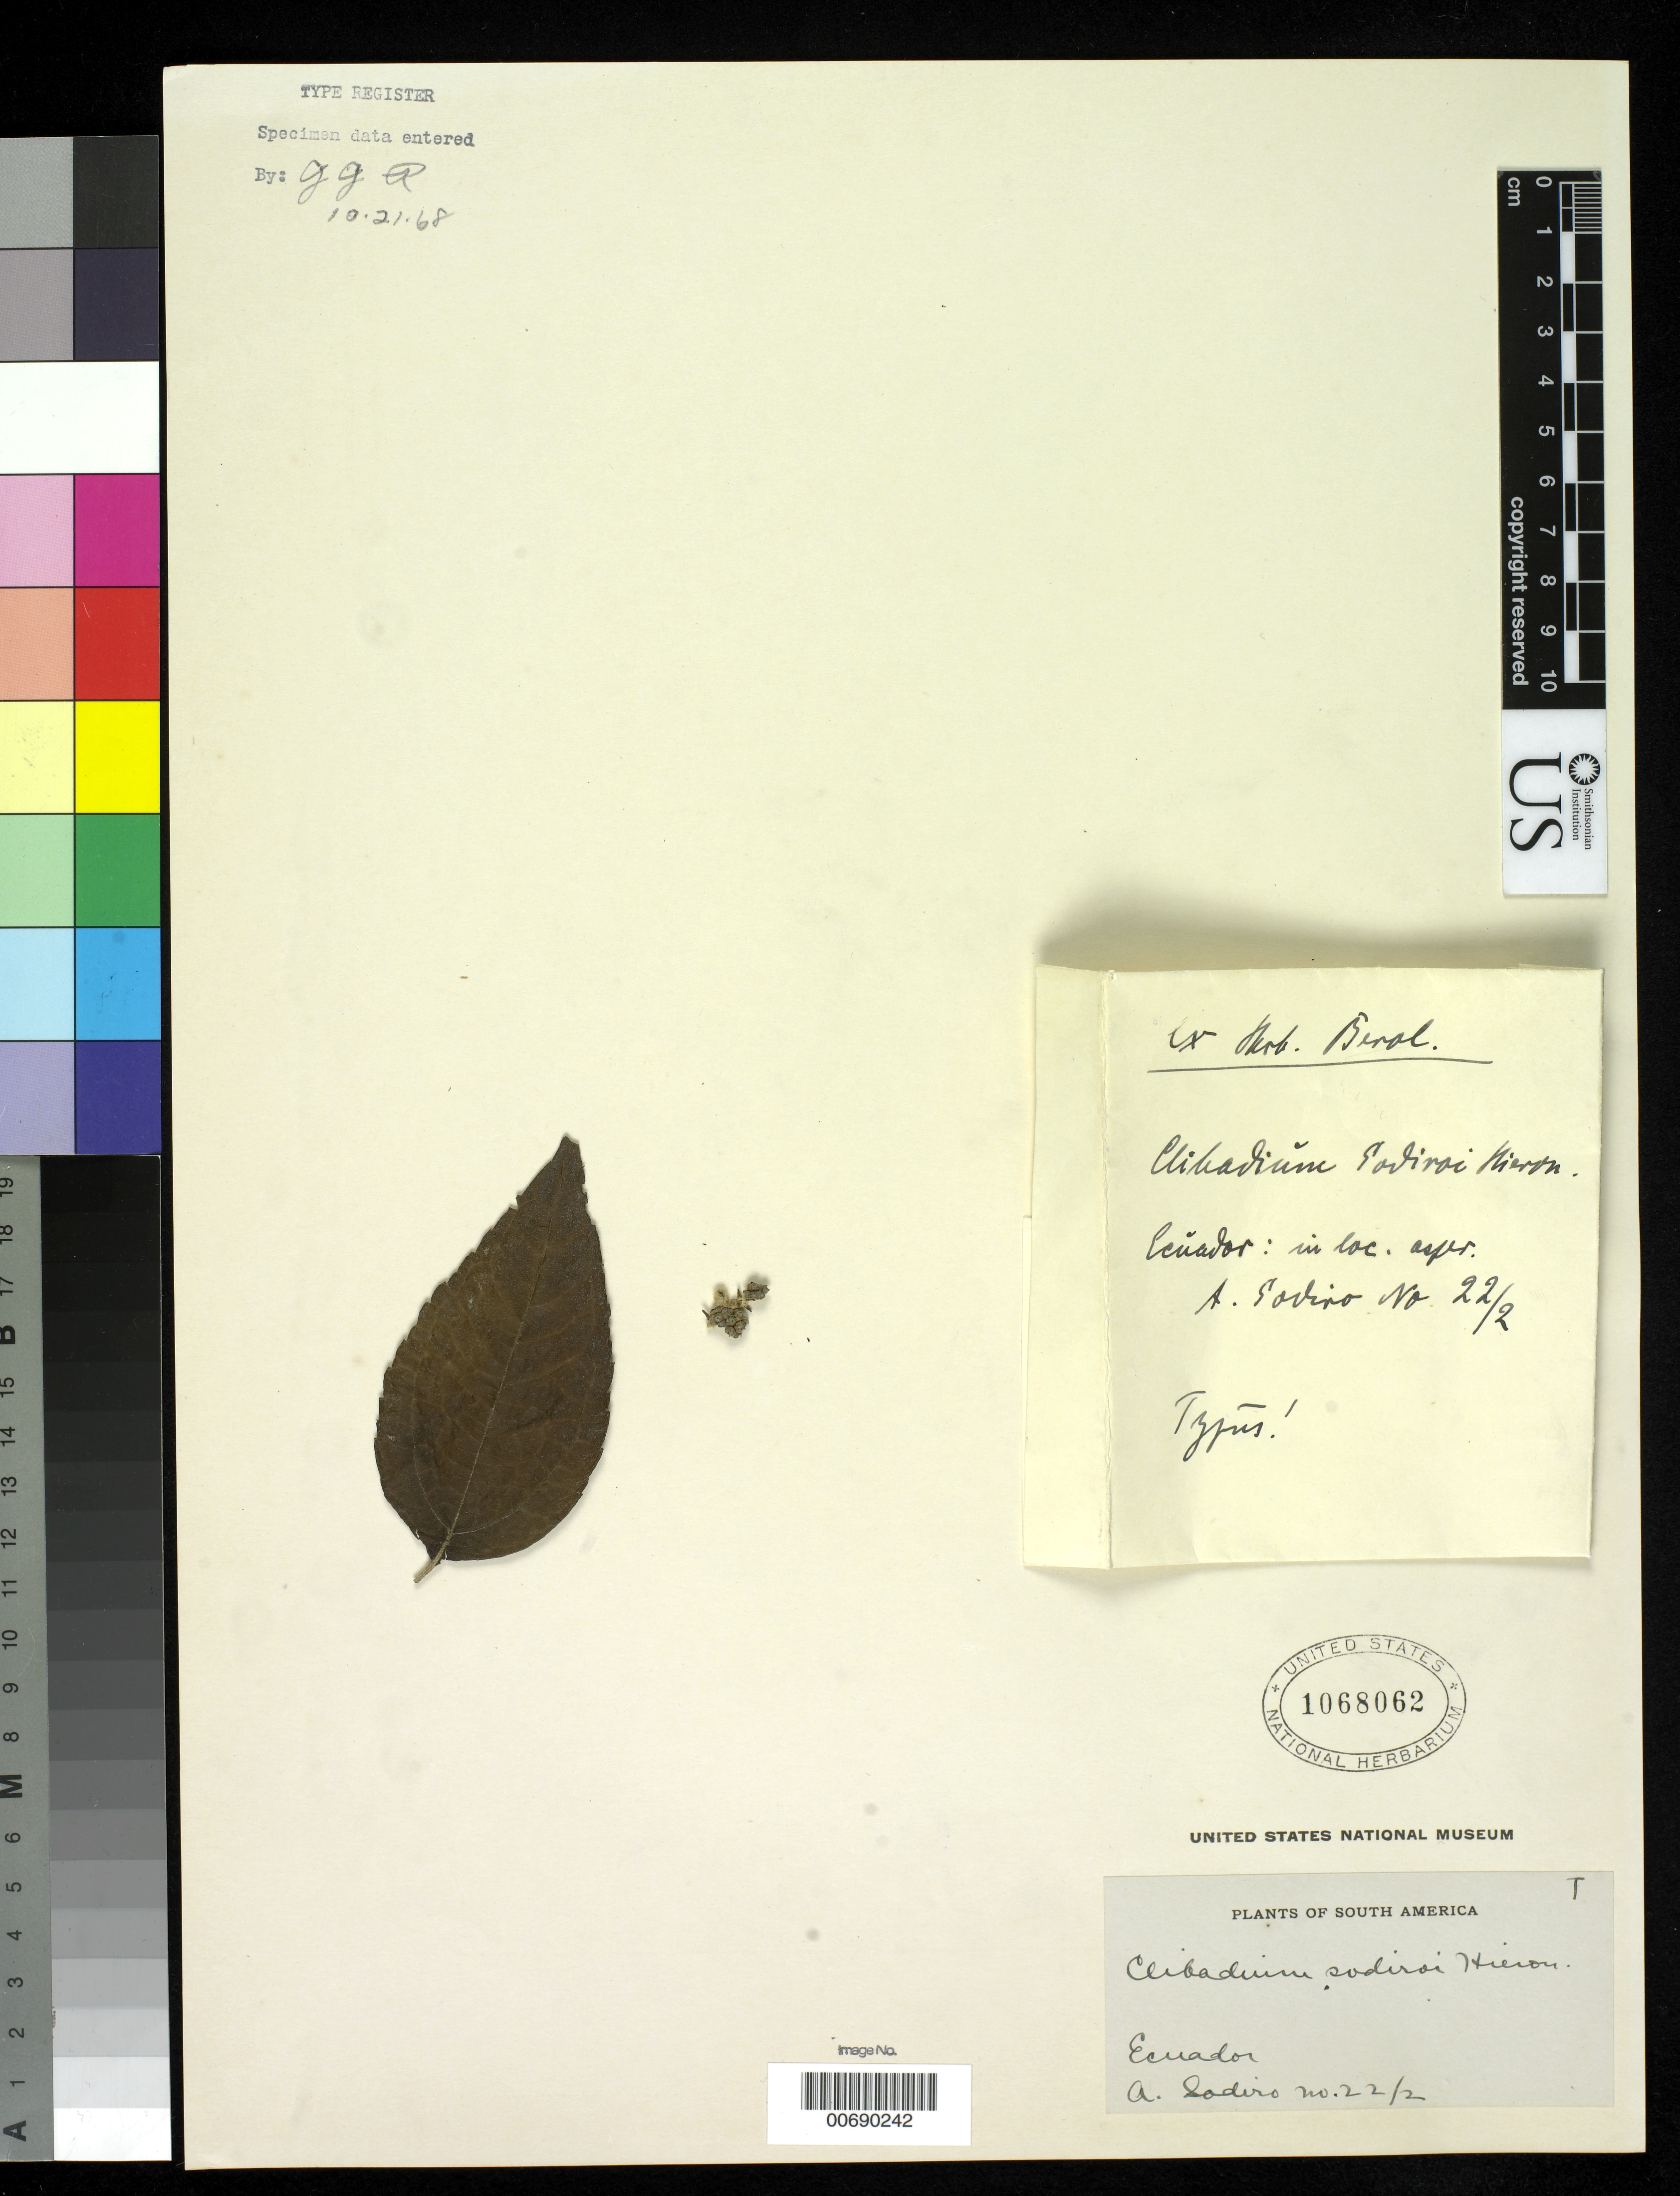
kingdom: Plantae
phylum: Tracheophyta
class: Magnoliopsida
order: Asterales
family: Asteraceae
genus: Clibadium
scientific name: Clibadium sodiroi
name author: Hieron.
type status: Type Fragment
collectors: L. Sodiro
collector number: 22-2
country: Ecuador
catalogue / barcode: US 1068062